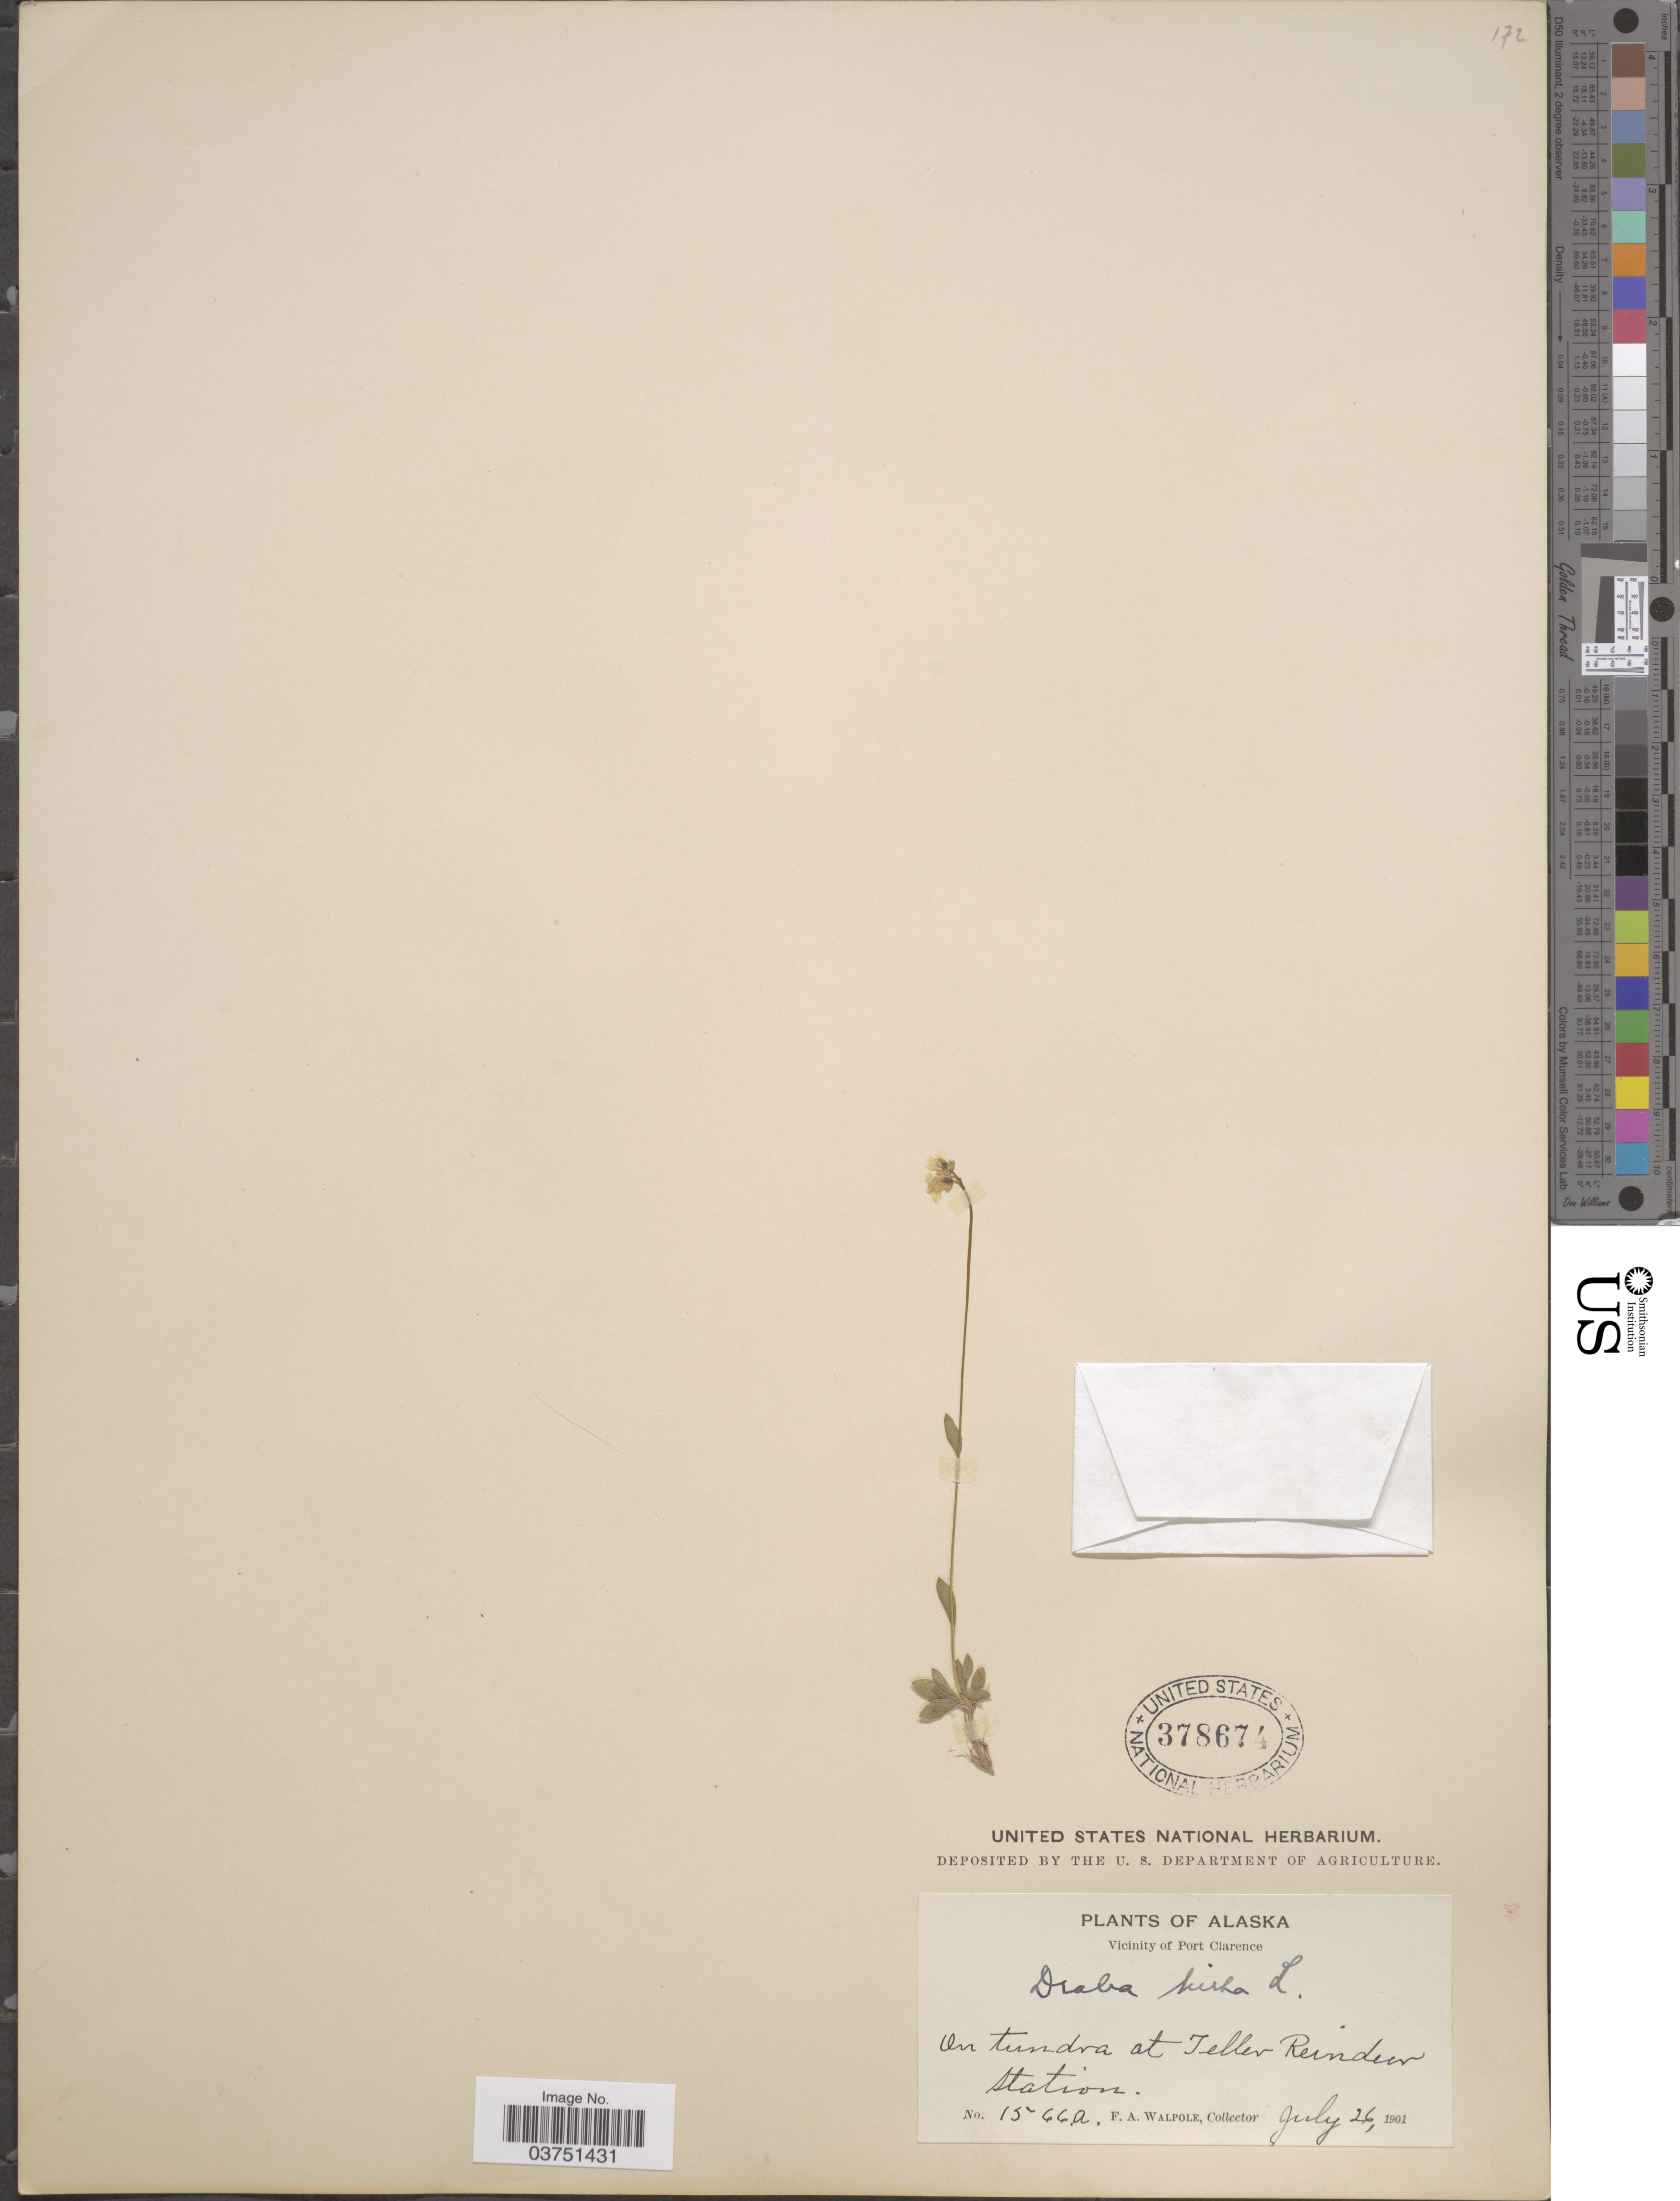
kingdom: Plantae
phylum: Tracheophyta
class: Magnoliopsida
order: Brassicales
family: Brassicaceae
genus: Draba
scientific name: Draba glabella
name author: Pursh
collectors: F. Walpole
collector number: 1566a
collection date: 1901-07-26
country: United States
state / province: Alaska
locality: Vicinity of Port Clarence; On tundra at Teller Reindeer Station.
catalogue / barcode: US 378674